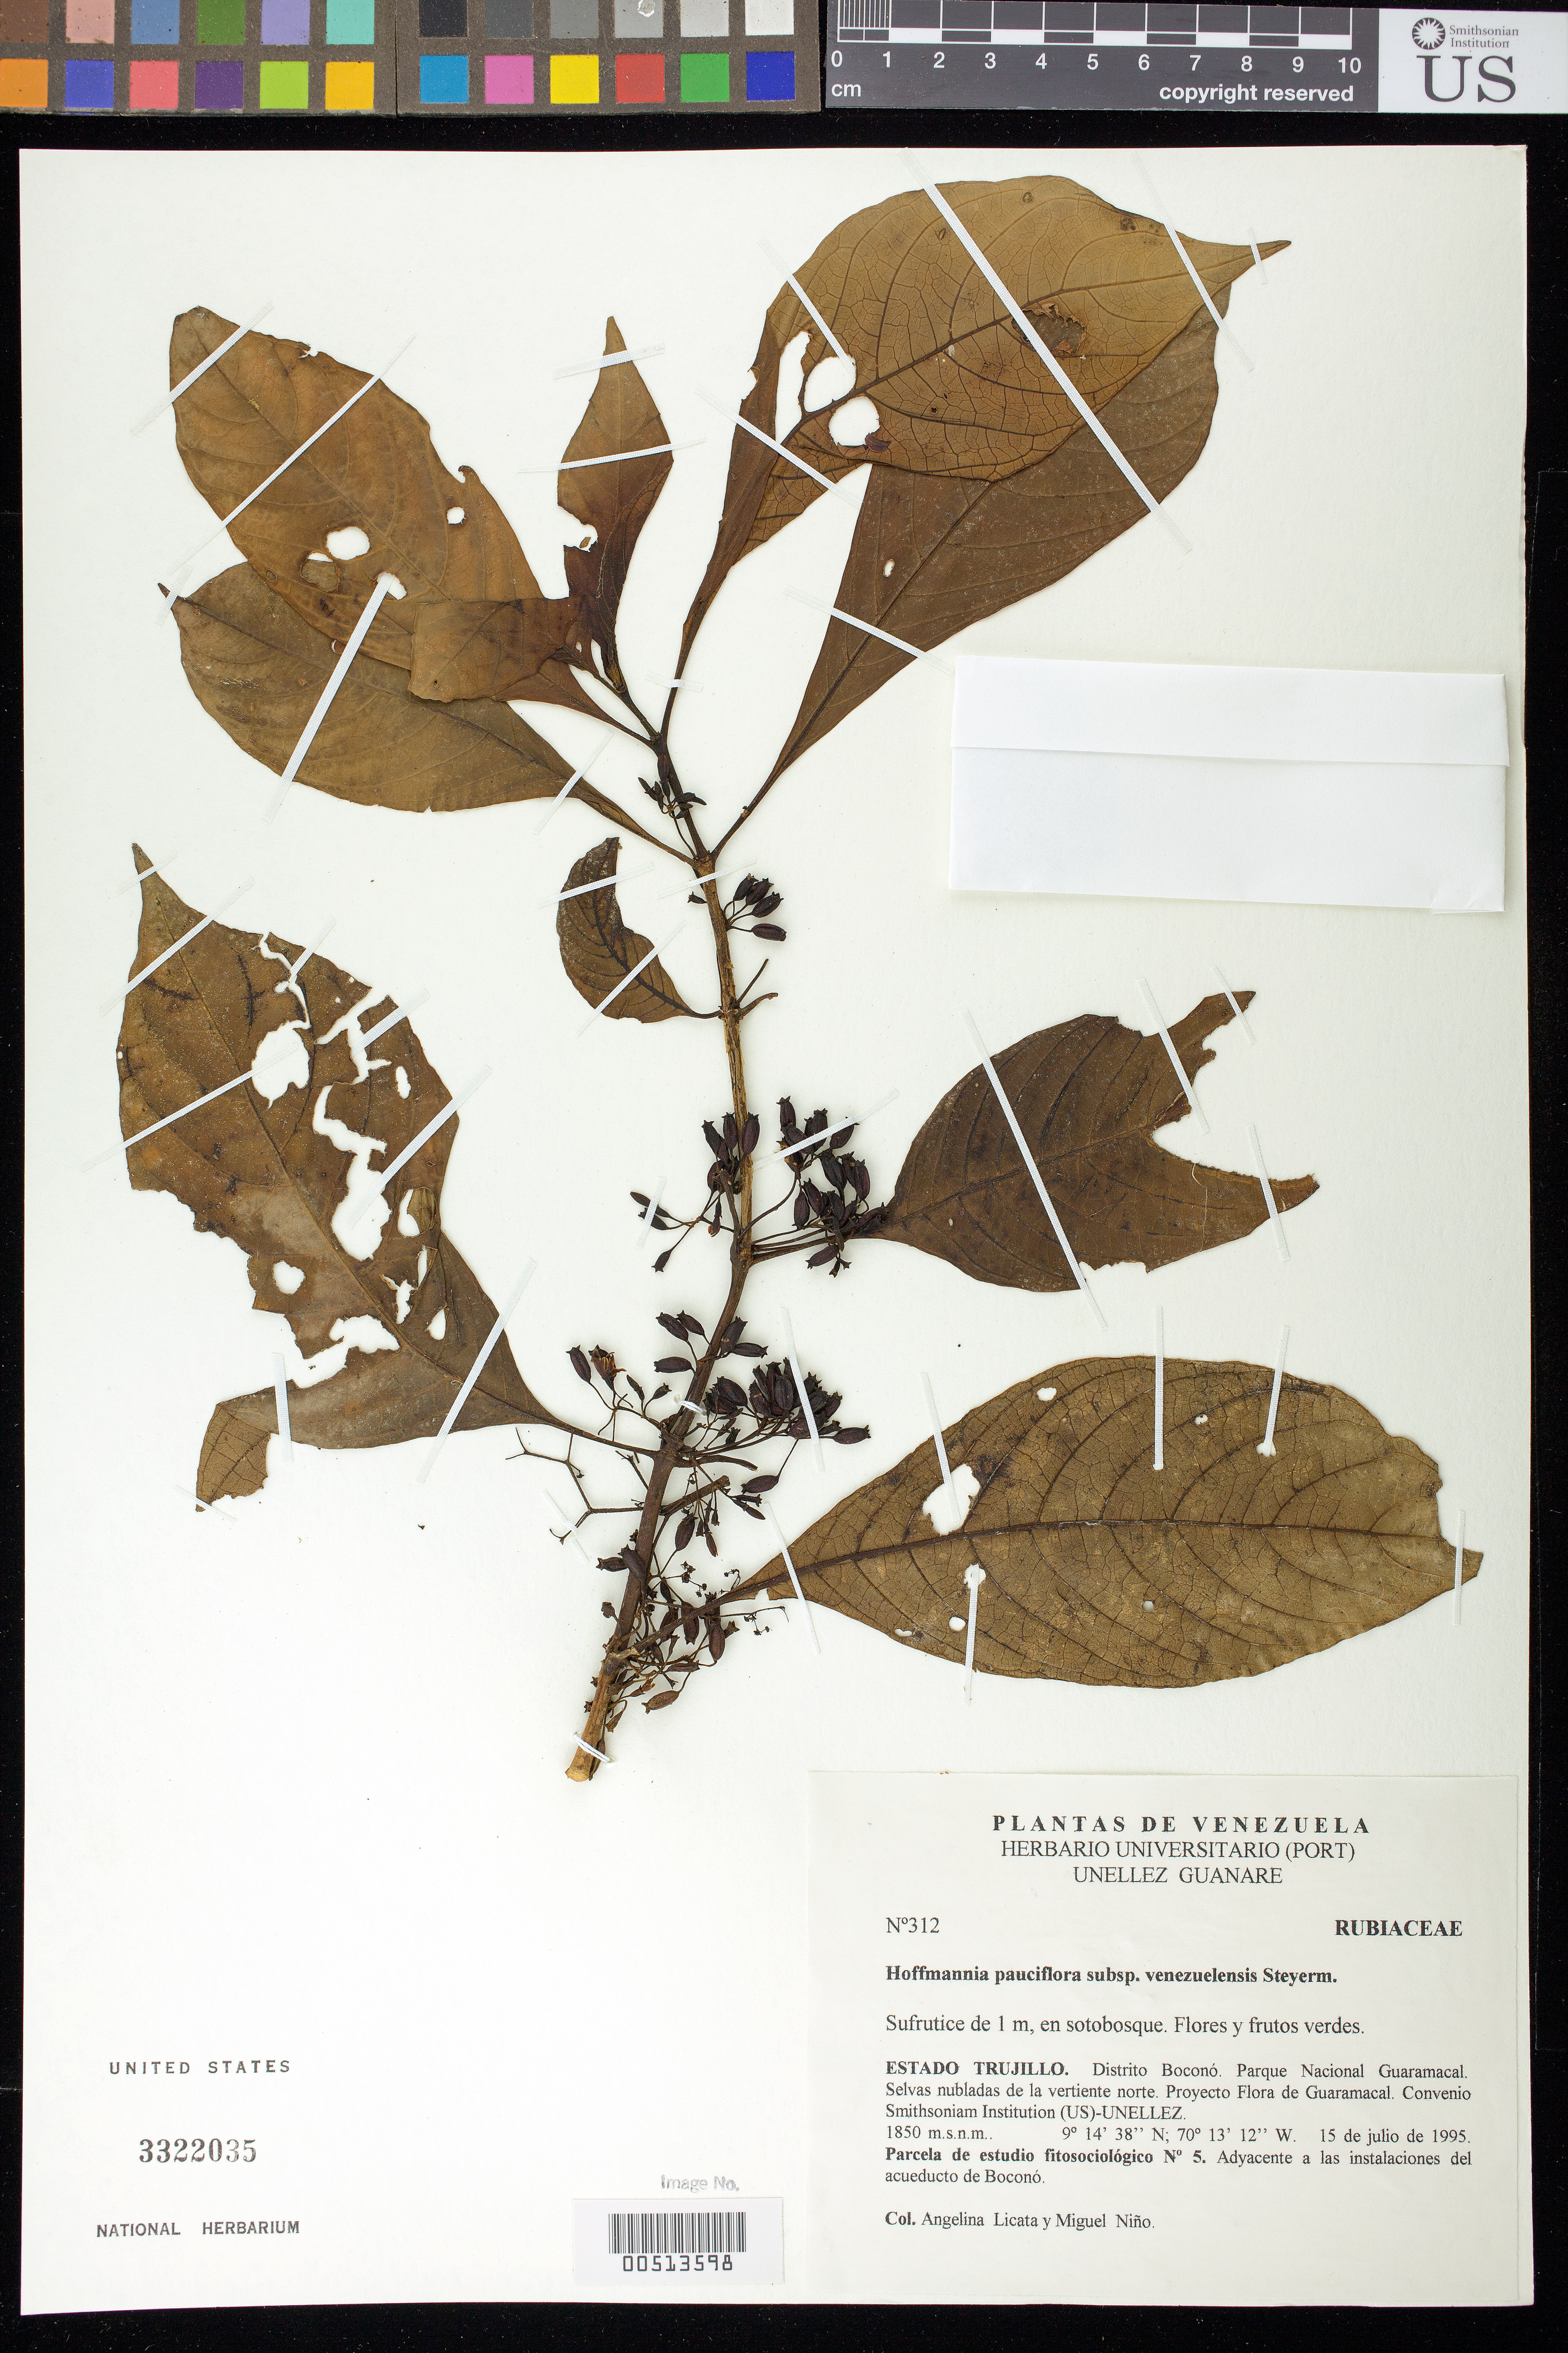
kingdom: Plantae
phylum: Tracheophyta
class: Magnoliopsida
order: Gentianales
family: Rubiaceae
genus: Hoffmannia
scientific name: Hoffmannia pauciflora subsp. venezuelensis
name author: Standl.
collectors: A. Licata & S. M. Niño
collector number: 312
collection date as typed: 15 Jul 1995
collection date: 1995-07-15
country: Venezuela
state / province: Trujillo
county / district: Boconó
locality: Parque Nacional Guaramacal, vertiente N, adyacente a las instalaciones del acueducto de Boconó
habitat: Selvas nubladas. En los alrededores de la parcela de estudio fitosociológico No. 5.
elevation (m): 1850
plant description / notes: MO, NY, PORT, US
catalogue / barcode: US 3322035